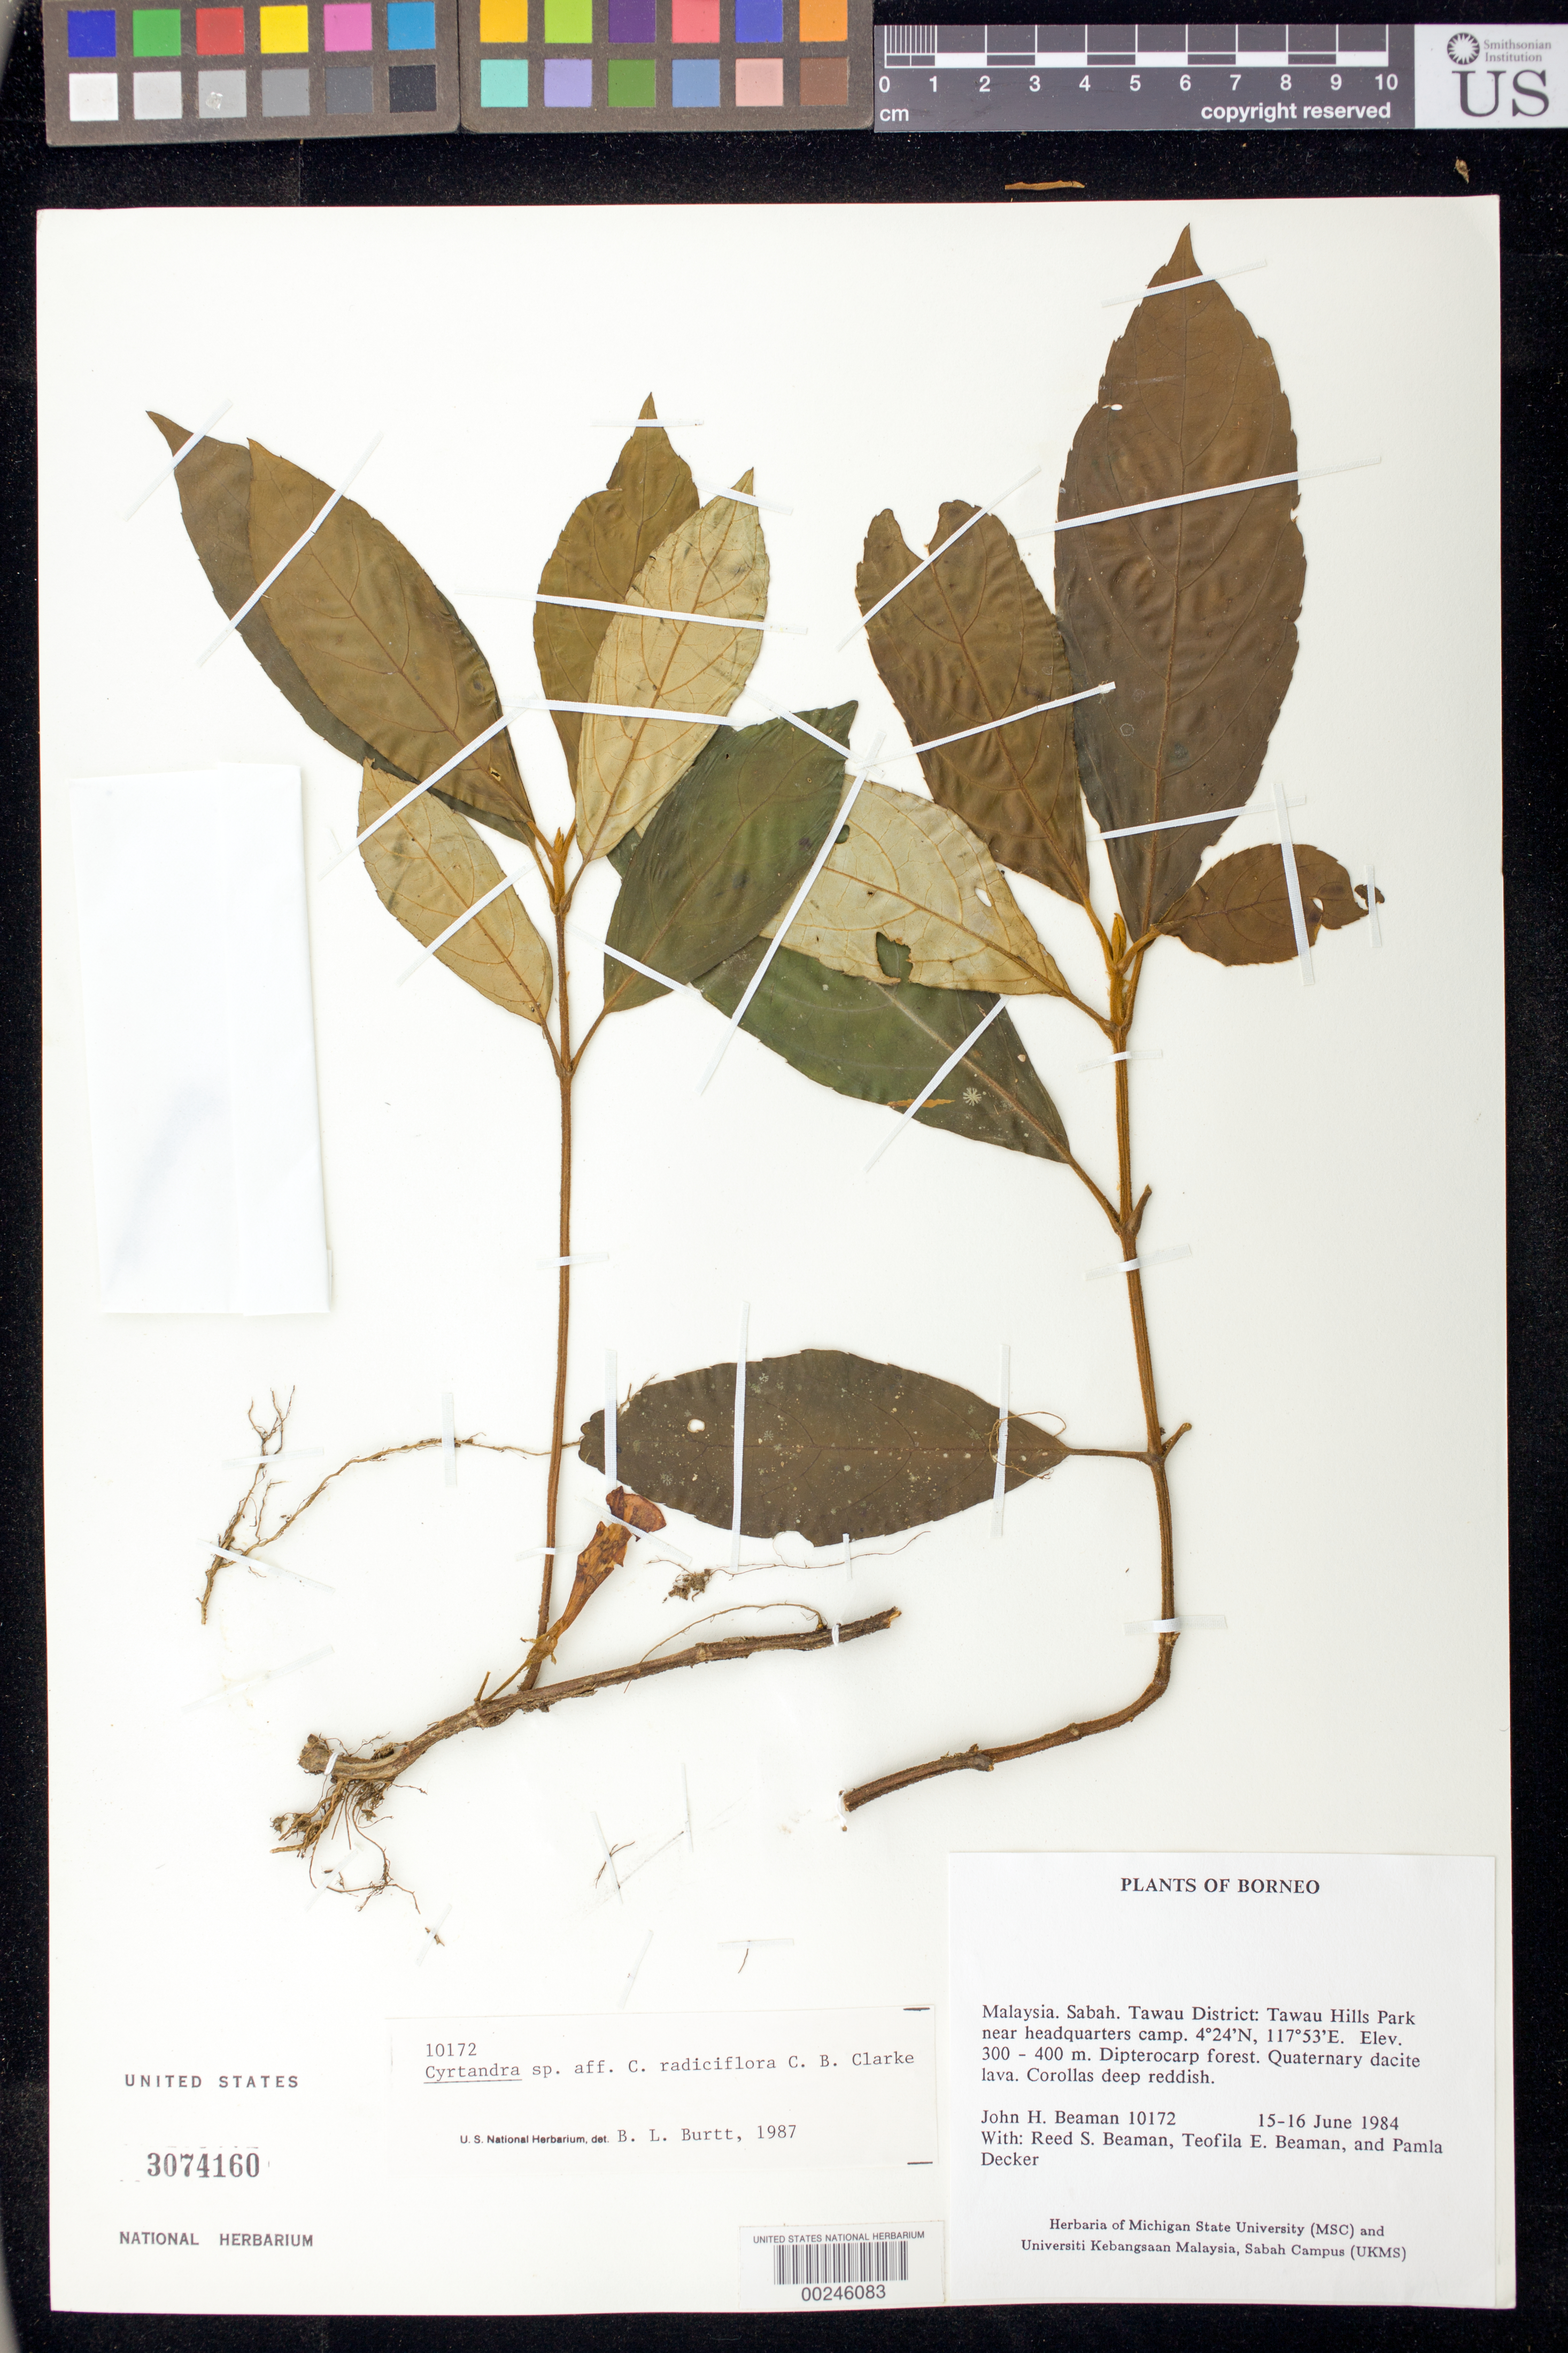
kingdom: Plantae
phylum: Tracheophyta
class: Magnoliopsida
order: Lamiales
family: Gesneriaceae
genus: Cyrtandra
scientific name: Cyrtandra radiciflora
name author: C.B. Clarke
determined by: Burtt, B. L.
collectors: J. H. Beaman, R. S. Beaman, T. E. Beaman & P. Decker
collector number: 10172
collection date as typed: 15-16 Jun 1984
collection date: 1984-06-15/1984-06-16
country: Malaysia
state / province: Sabah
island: Borneo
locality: Tawau District, Tawau Hills Park near headquarters camp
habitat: Dipterocarp forest, quaternary dacite lava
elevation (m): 300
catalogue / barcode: US 3074160